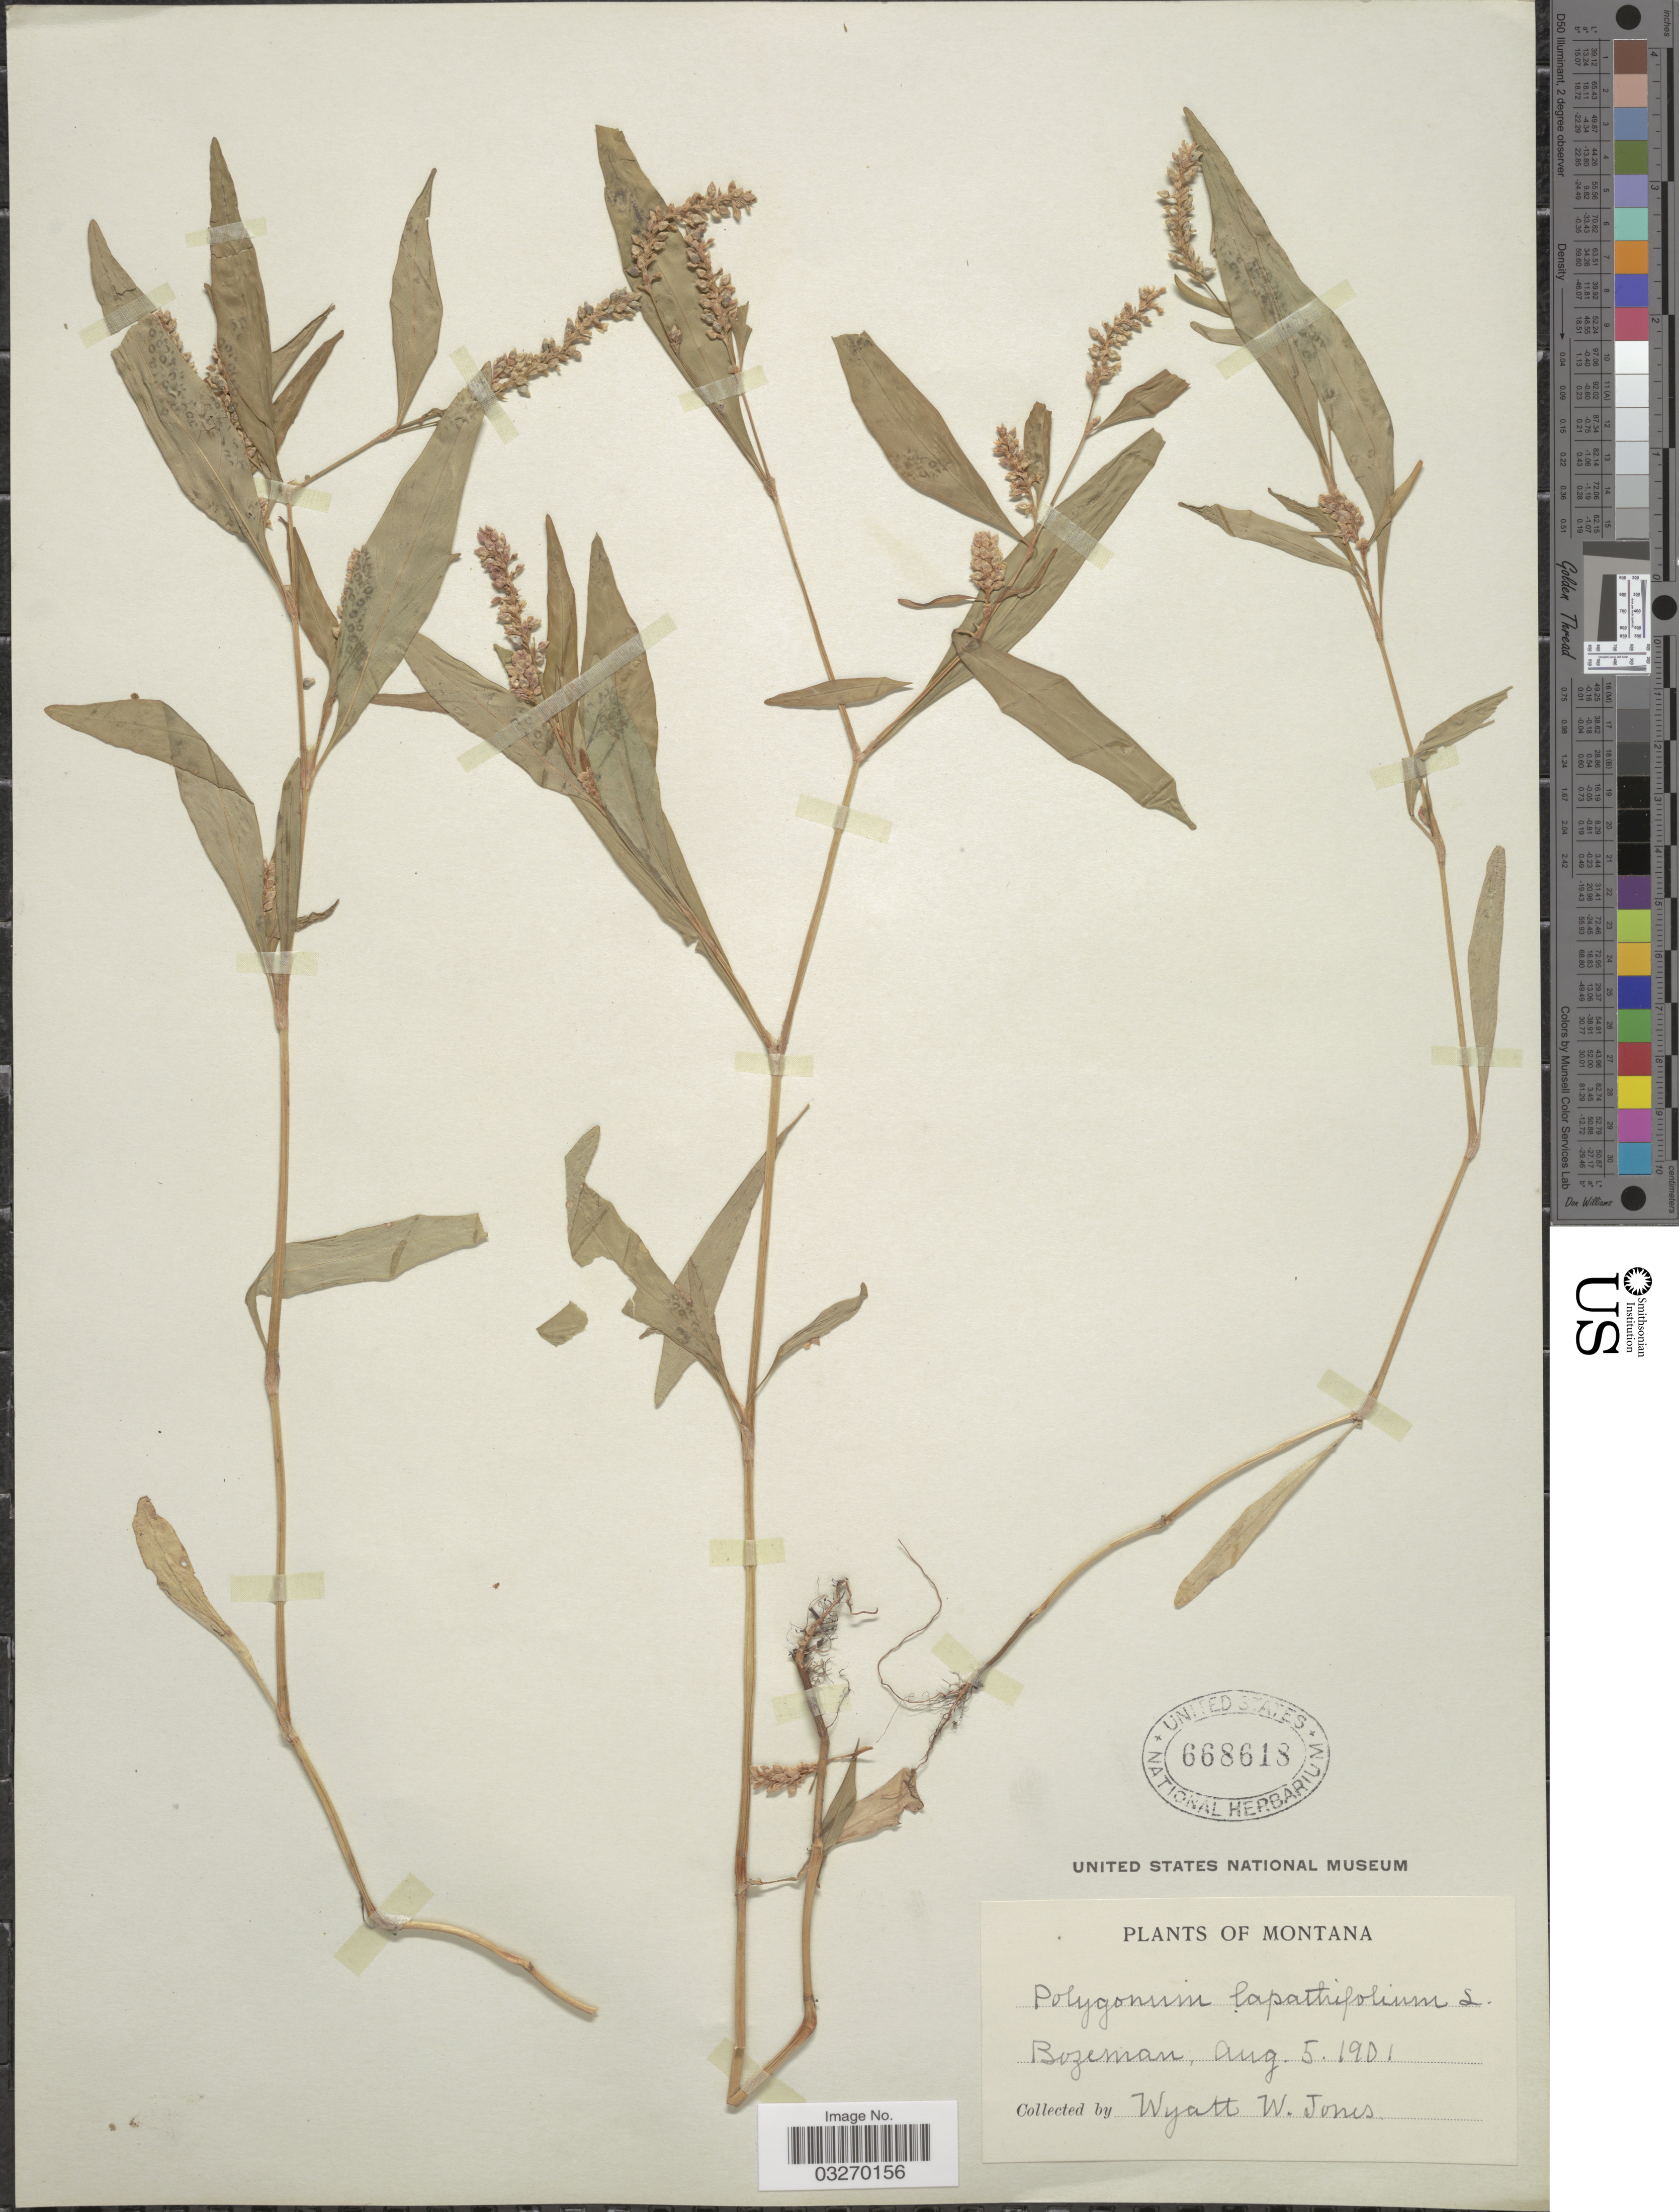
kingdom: Plantae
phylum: Tracheophyta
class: Magnoliopsida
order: Caryophyllales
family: Polygonaceae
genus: Persicaria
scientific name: Persicaria lapathifolia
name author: (L.) Delarbre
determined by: Atha, D. E.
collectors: W. W. Jones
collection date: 1901-08-05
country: United States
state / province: Montana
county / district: Gallatin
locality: Bozeman.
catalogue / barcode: US 668618